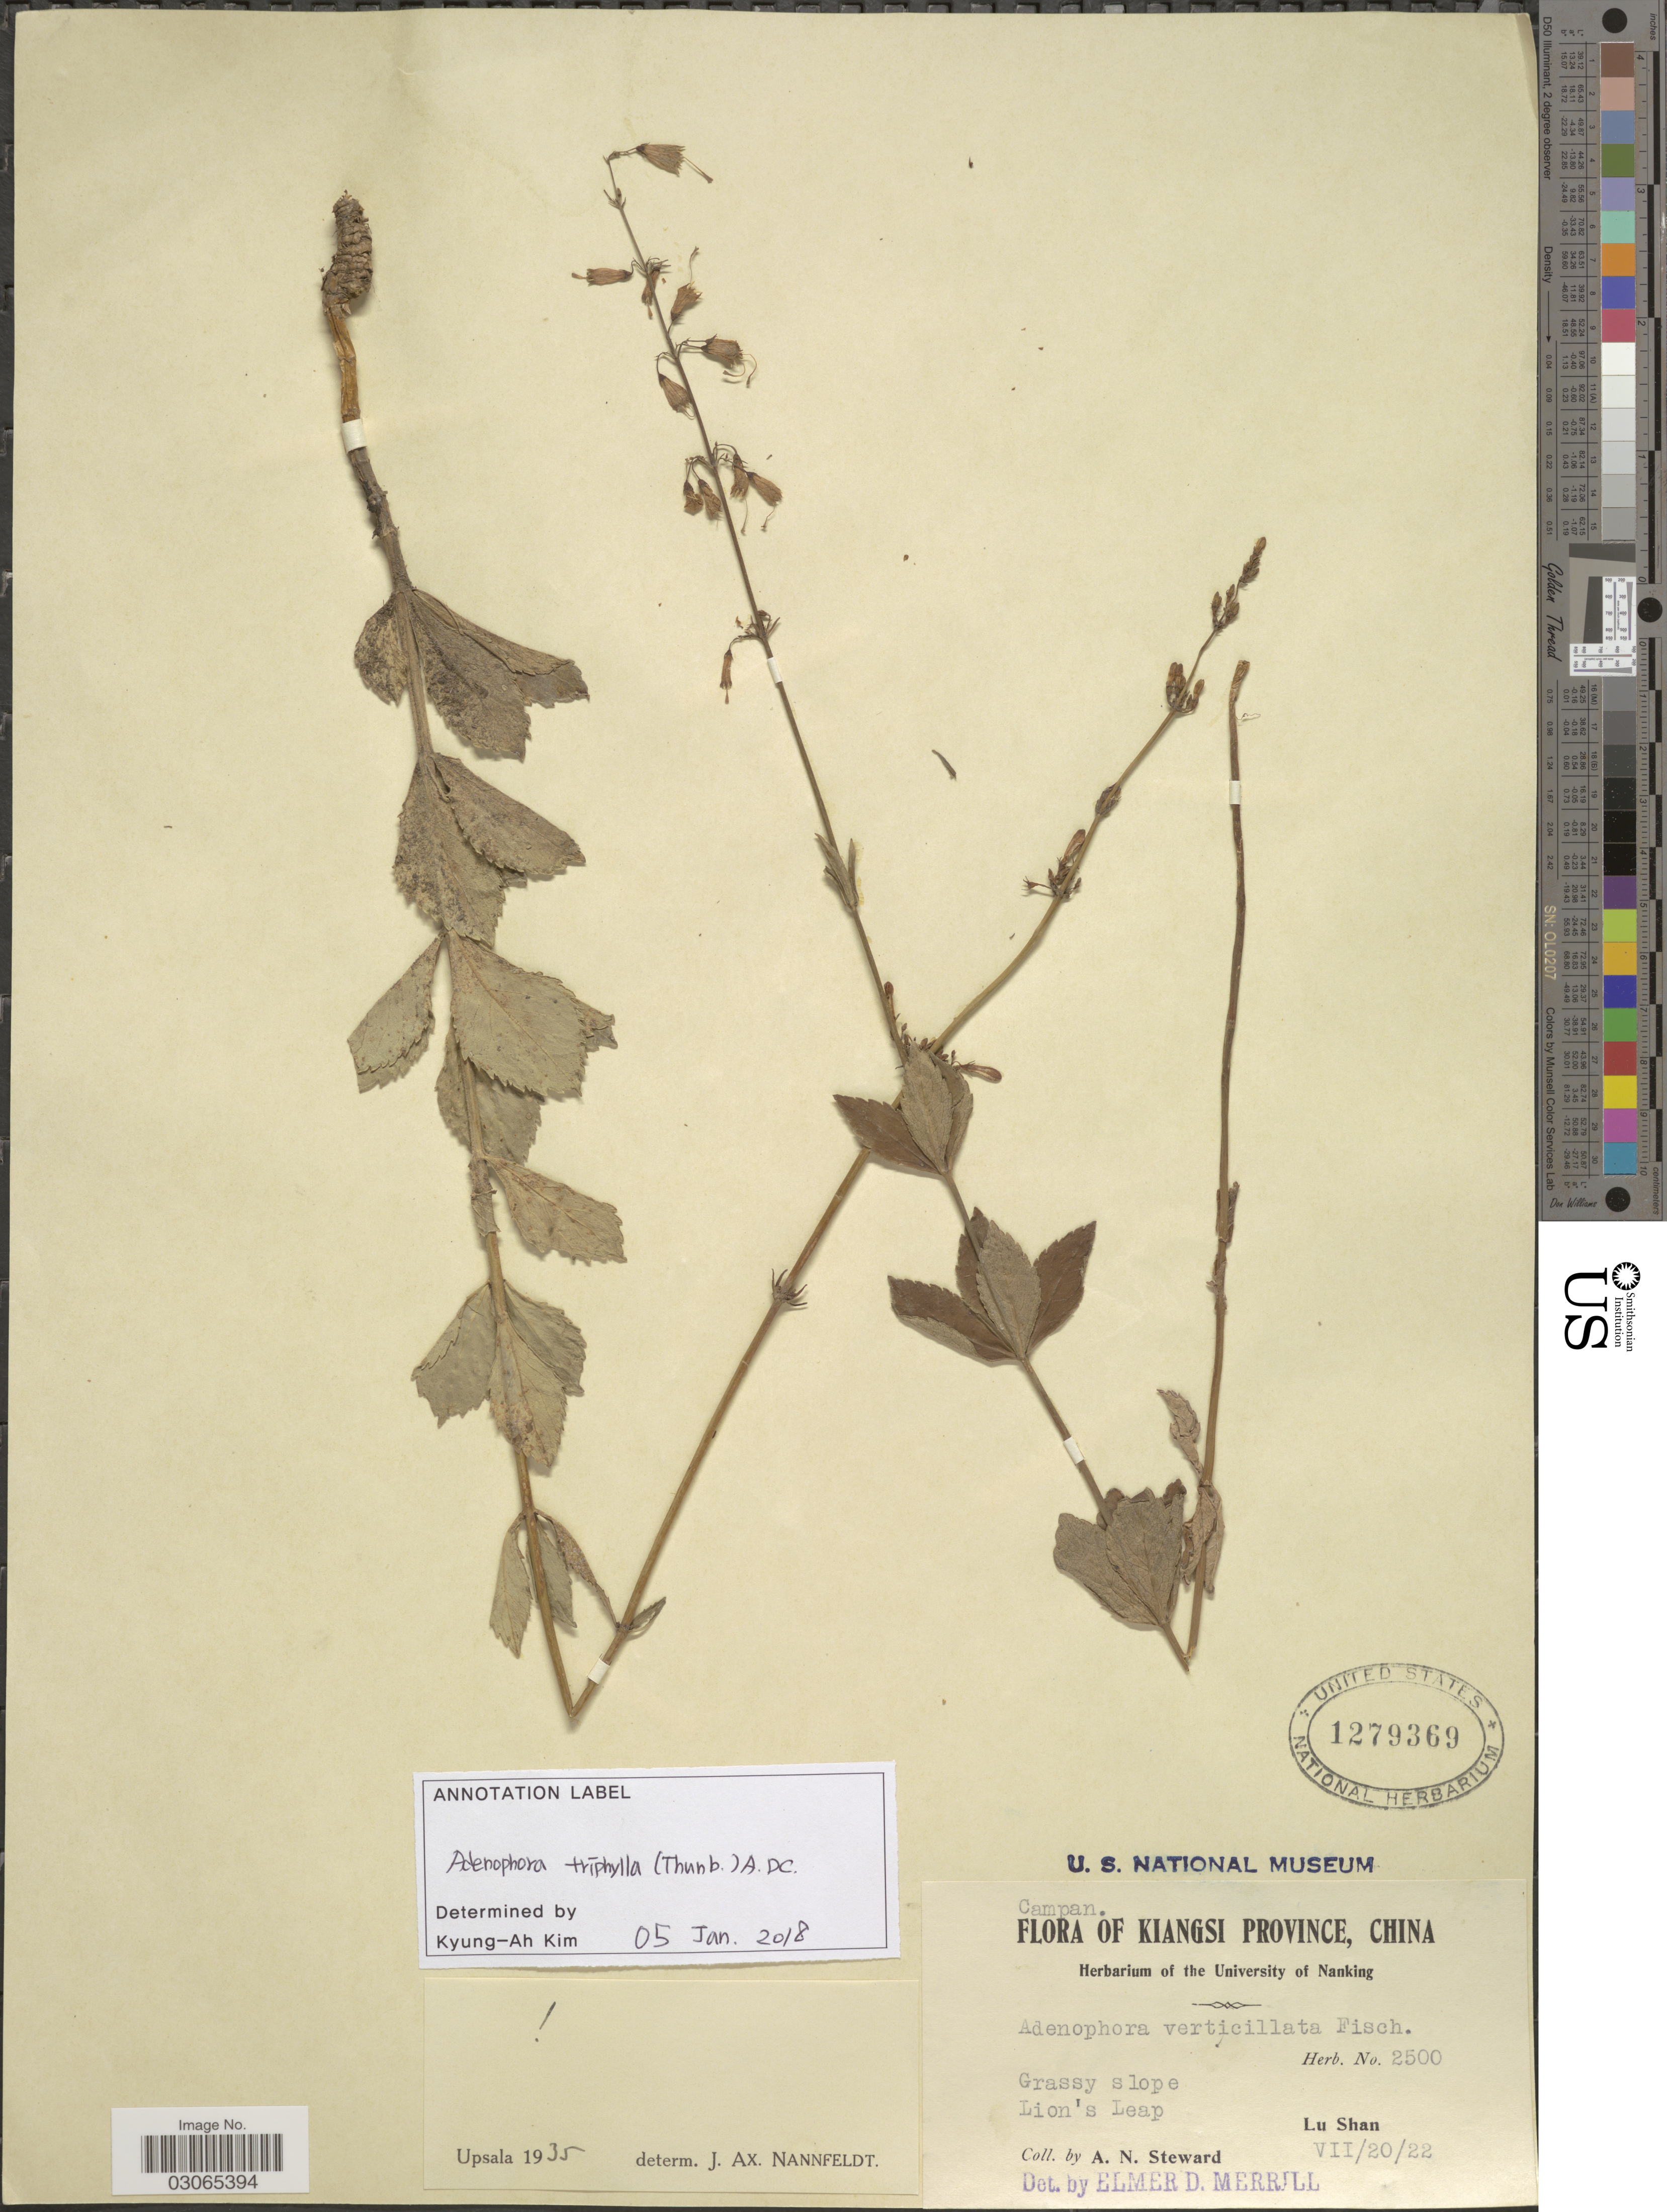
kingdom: Plantae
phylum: Tracheophyta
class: Magnoliopsida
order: Asterales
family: Campanulaceae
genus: Adenophora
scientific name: Adenophora triphylla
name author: (Thunb.) A. DC.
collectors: A. N. Steward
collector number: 2500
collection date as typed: Transcribed d/m/y: 20/7/22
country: China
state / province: Jiangxi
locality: Kiangsi Province. Lion's Leap. Lu Shan.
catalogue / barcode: US 1279369